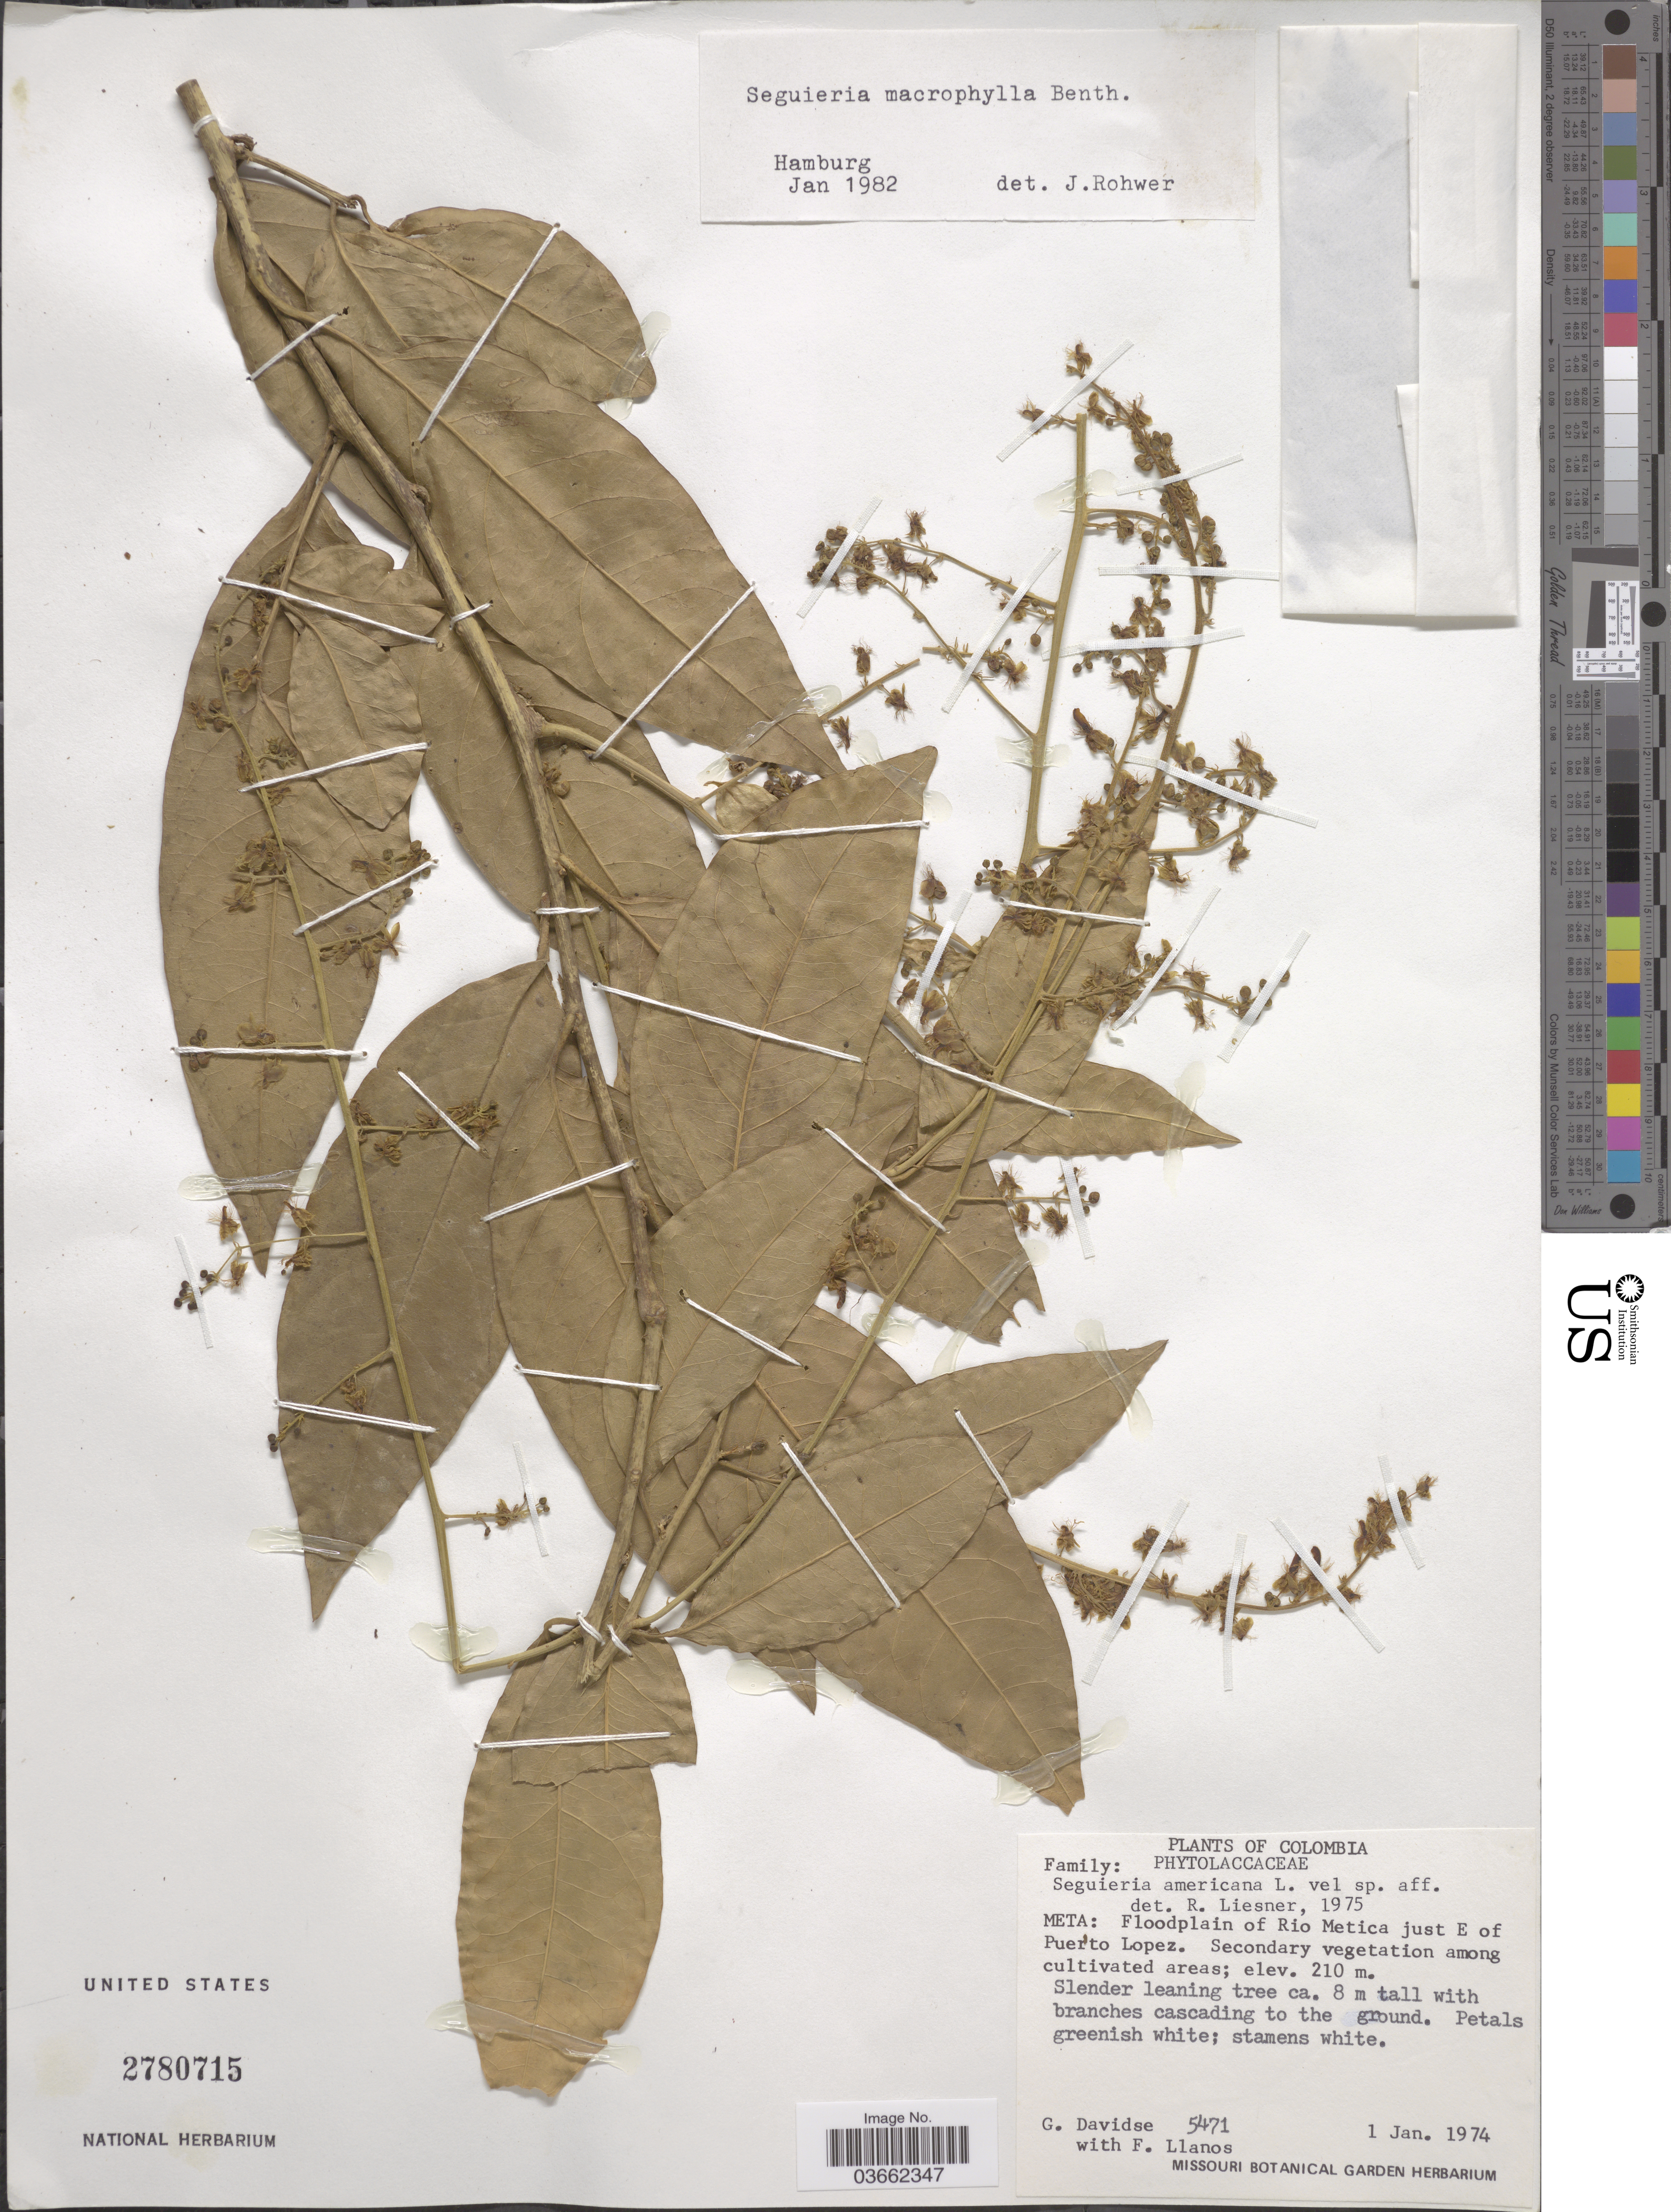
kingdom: Plantae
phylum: Tracheophyta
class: Magnoliopsida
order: Caryophyllales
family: Phytolaccaceae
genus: Seguieria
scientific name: Seguieria macrophylla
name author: Benth.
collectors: G. Davidse & F. Llanos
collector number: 5471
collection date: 1974-01-01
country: Colombia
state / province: Meta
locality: Floodplain of Rio Metica just E of Puerto Lopez.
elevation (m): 210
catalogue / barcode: US 2780715